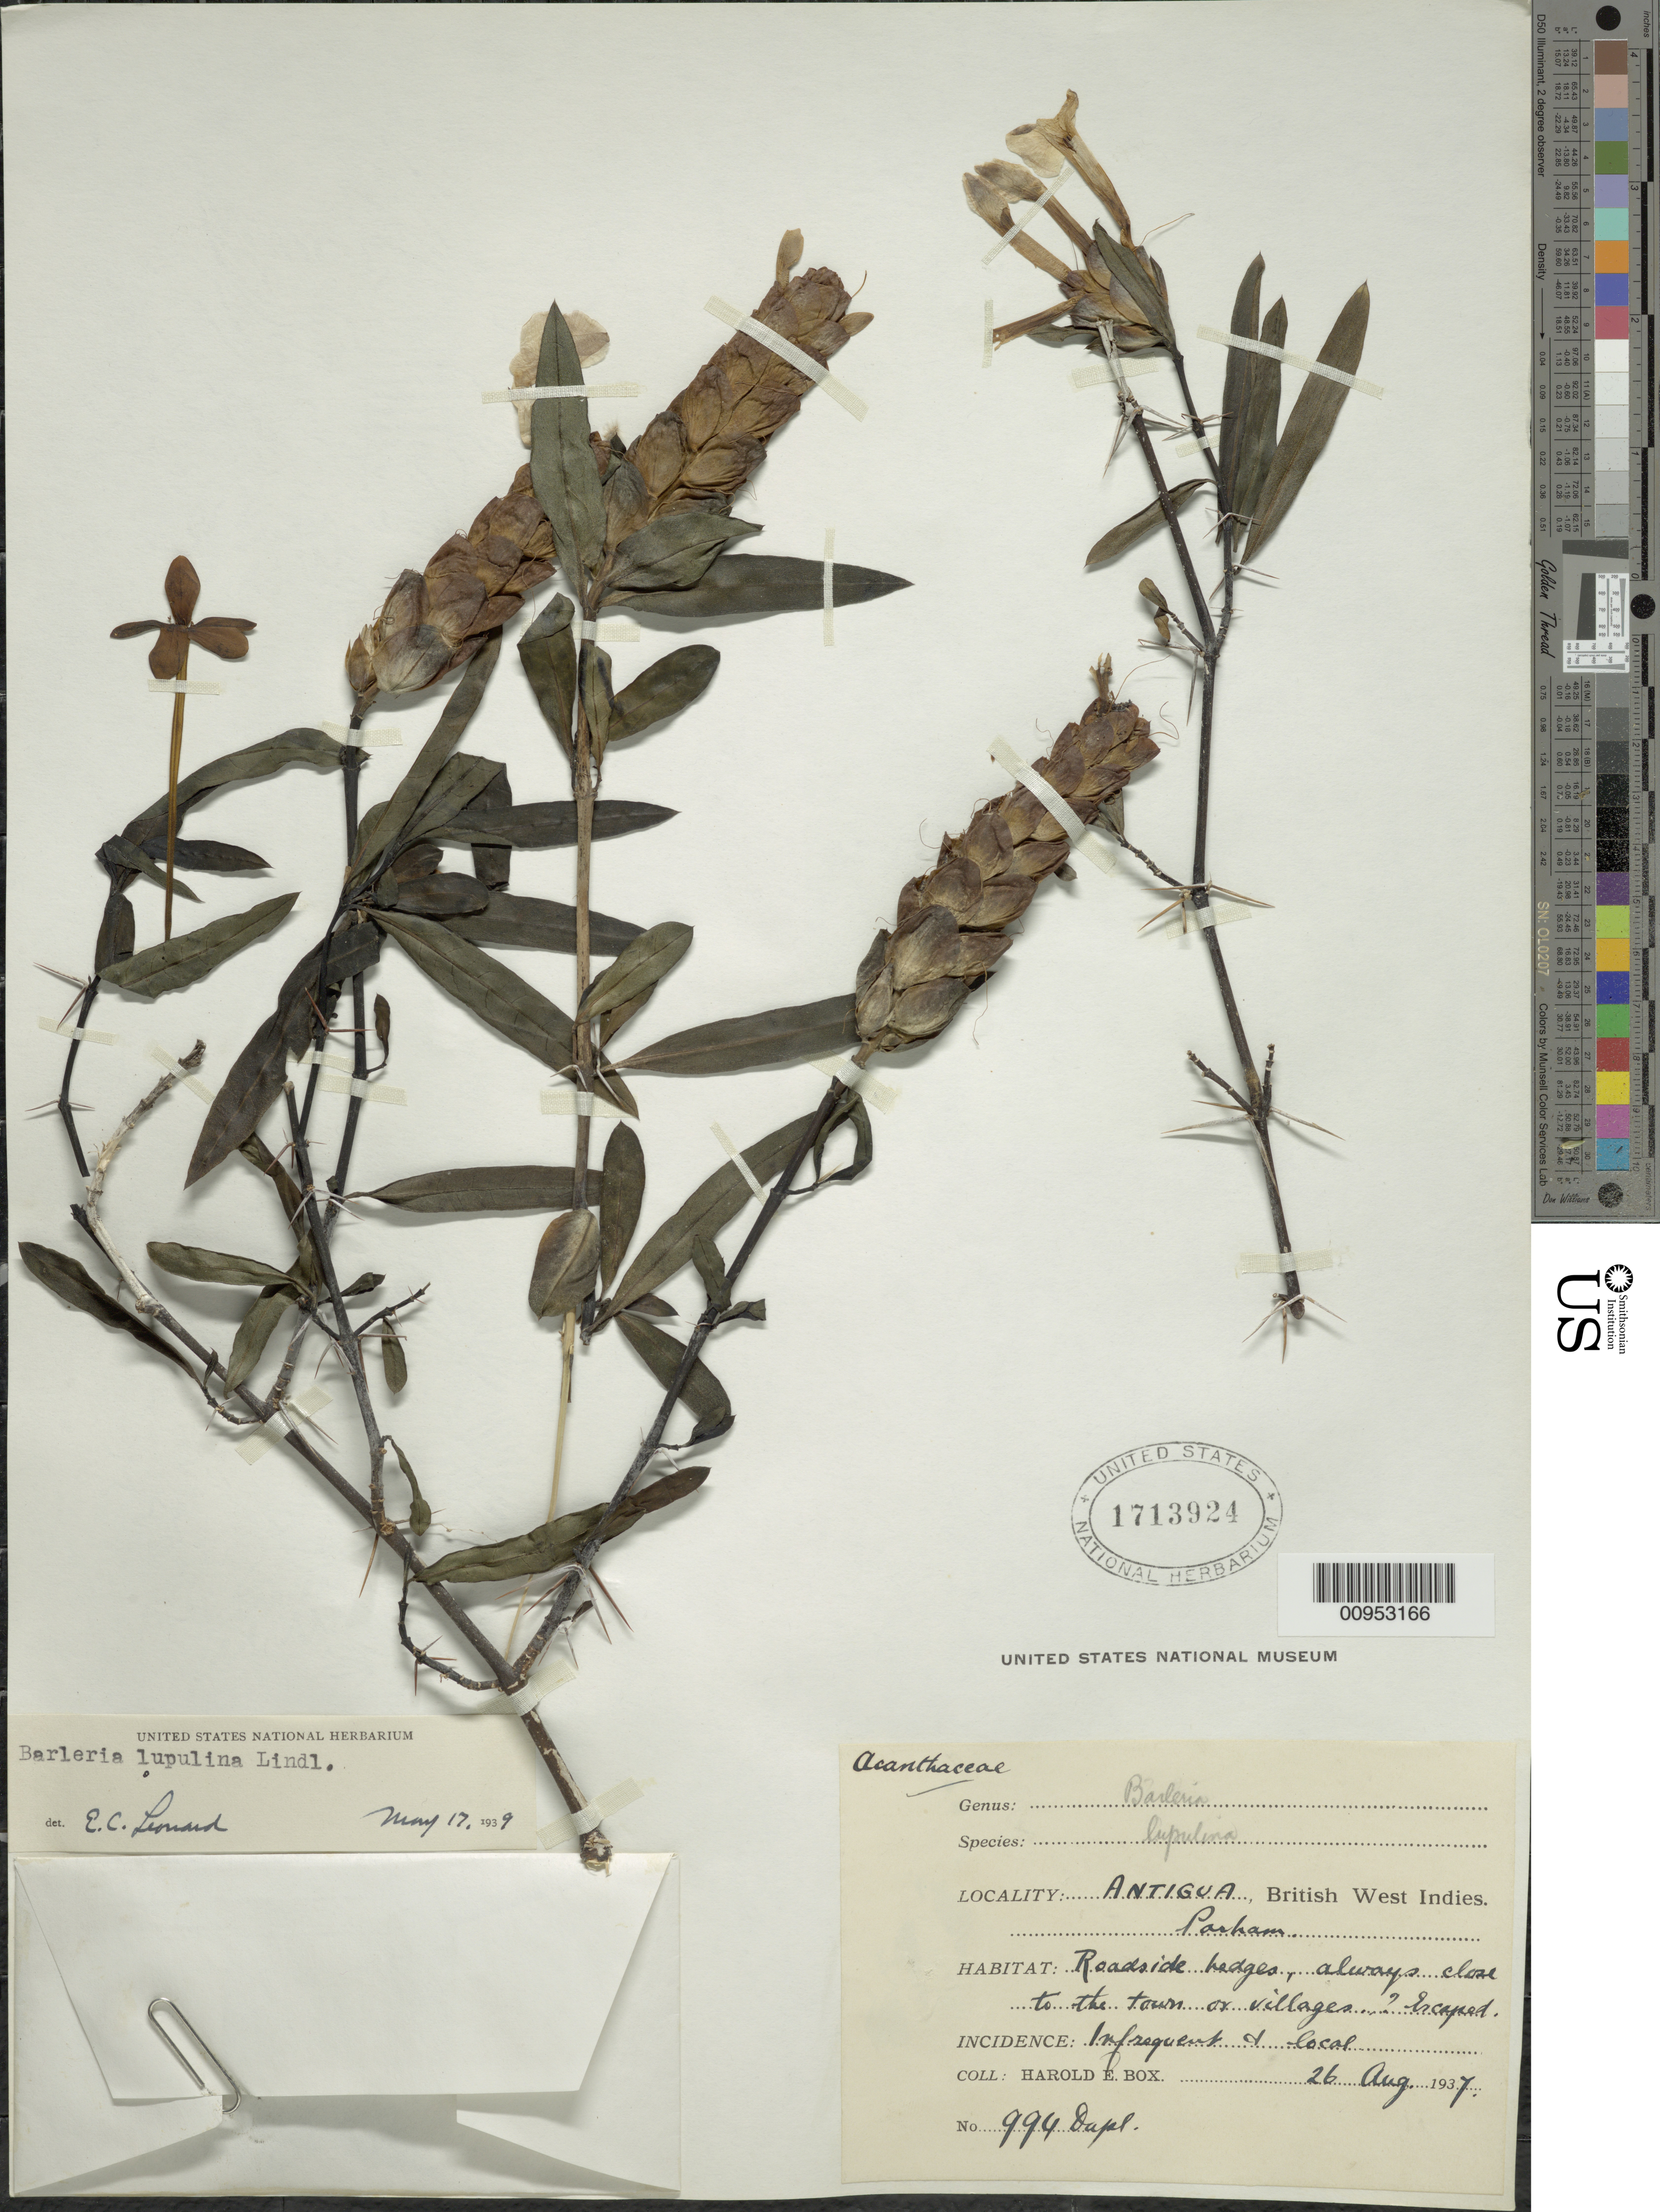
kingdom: Plantae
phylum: Tracheophyta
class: Magnoliopsida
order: Lamiales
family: Acanthaceae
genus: Barleria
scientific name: Barleria lupulina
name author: Lindl.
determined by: Leonard, Emery C., (US)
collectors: H. E. Box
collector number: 994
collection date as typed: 26 Aug 1937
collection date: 1937-08-26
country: Antigua and Barbuda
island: Antigua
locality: Parham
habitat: Roadside hedges, always close to town or villages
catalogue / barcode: US 1713924